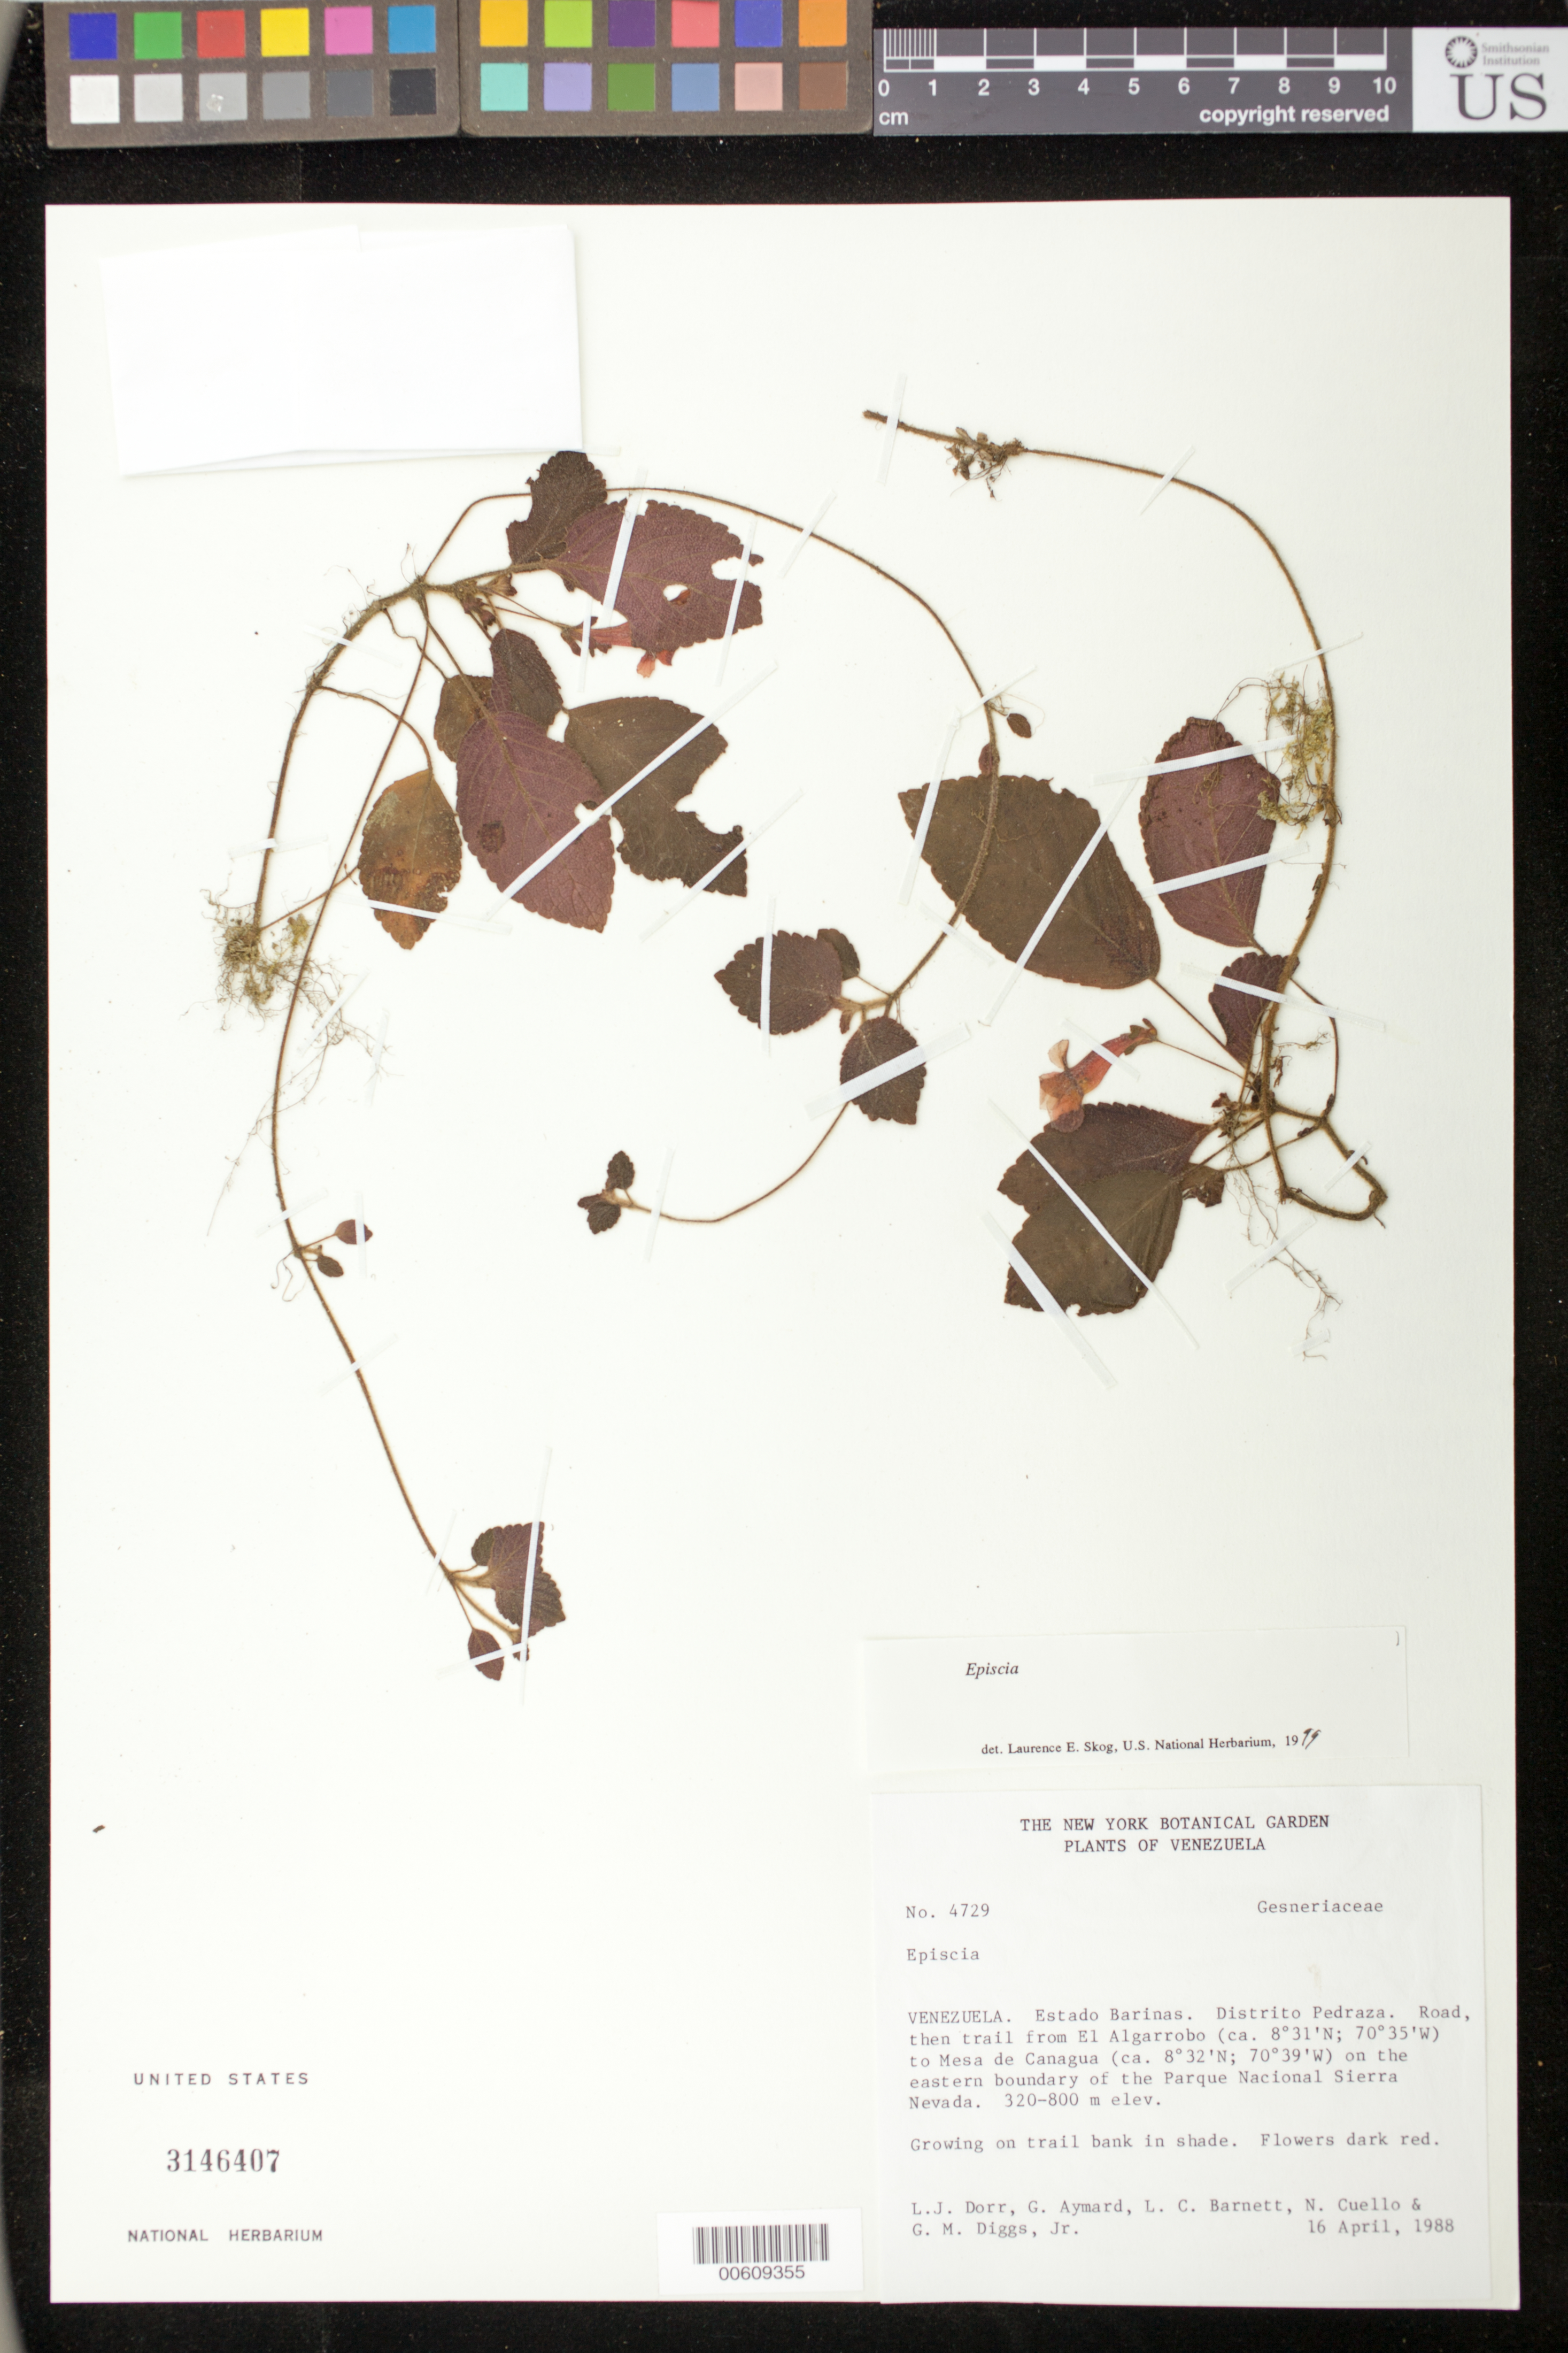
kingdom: Plantae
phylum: Tracheophyta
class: Magnoliopsida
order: Lamiales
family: Gesneriaceae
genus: Episcia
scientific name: Episcia sp.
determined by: Skog, Laurence E.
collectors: L. J. Dorr, G. A. Aymard, L. C. Barnett, N. L. Cuello & G. Diggs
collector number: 4729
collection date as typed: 16 Apr 1988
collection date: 1988-04-16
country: Venezuela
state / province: Barinas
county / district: Pedraza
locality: Road, then trail from El Algarrobo to Mesa de Canagua on the eastern boundary of the Parque Nacional Sierra Nevada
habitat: Growing on trail bank in shade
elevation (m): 320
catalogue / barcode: US 3146407